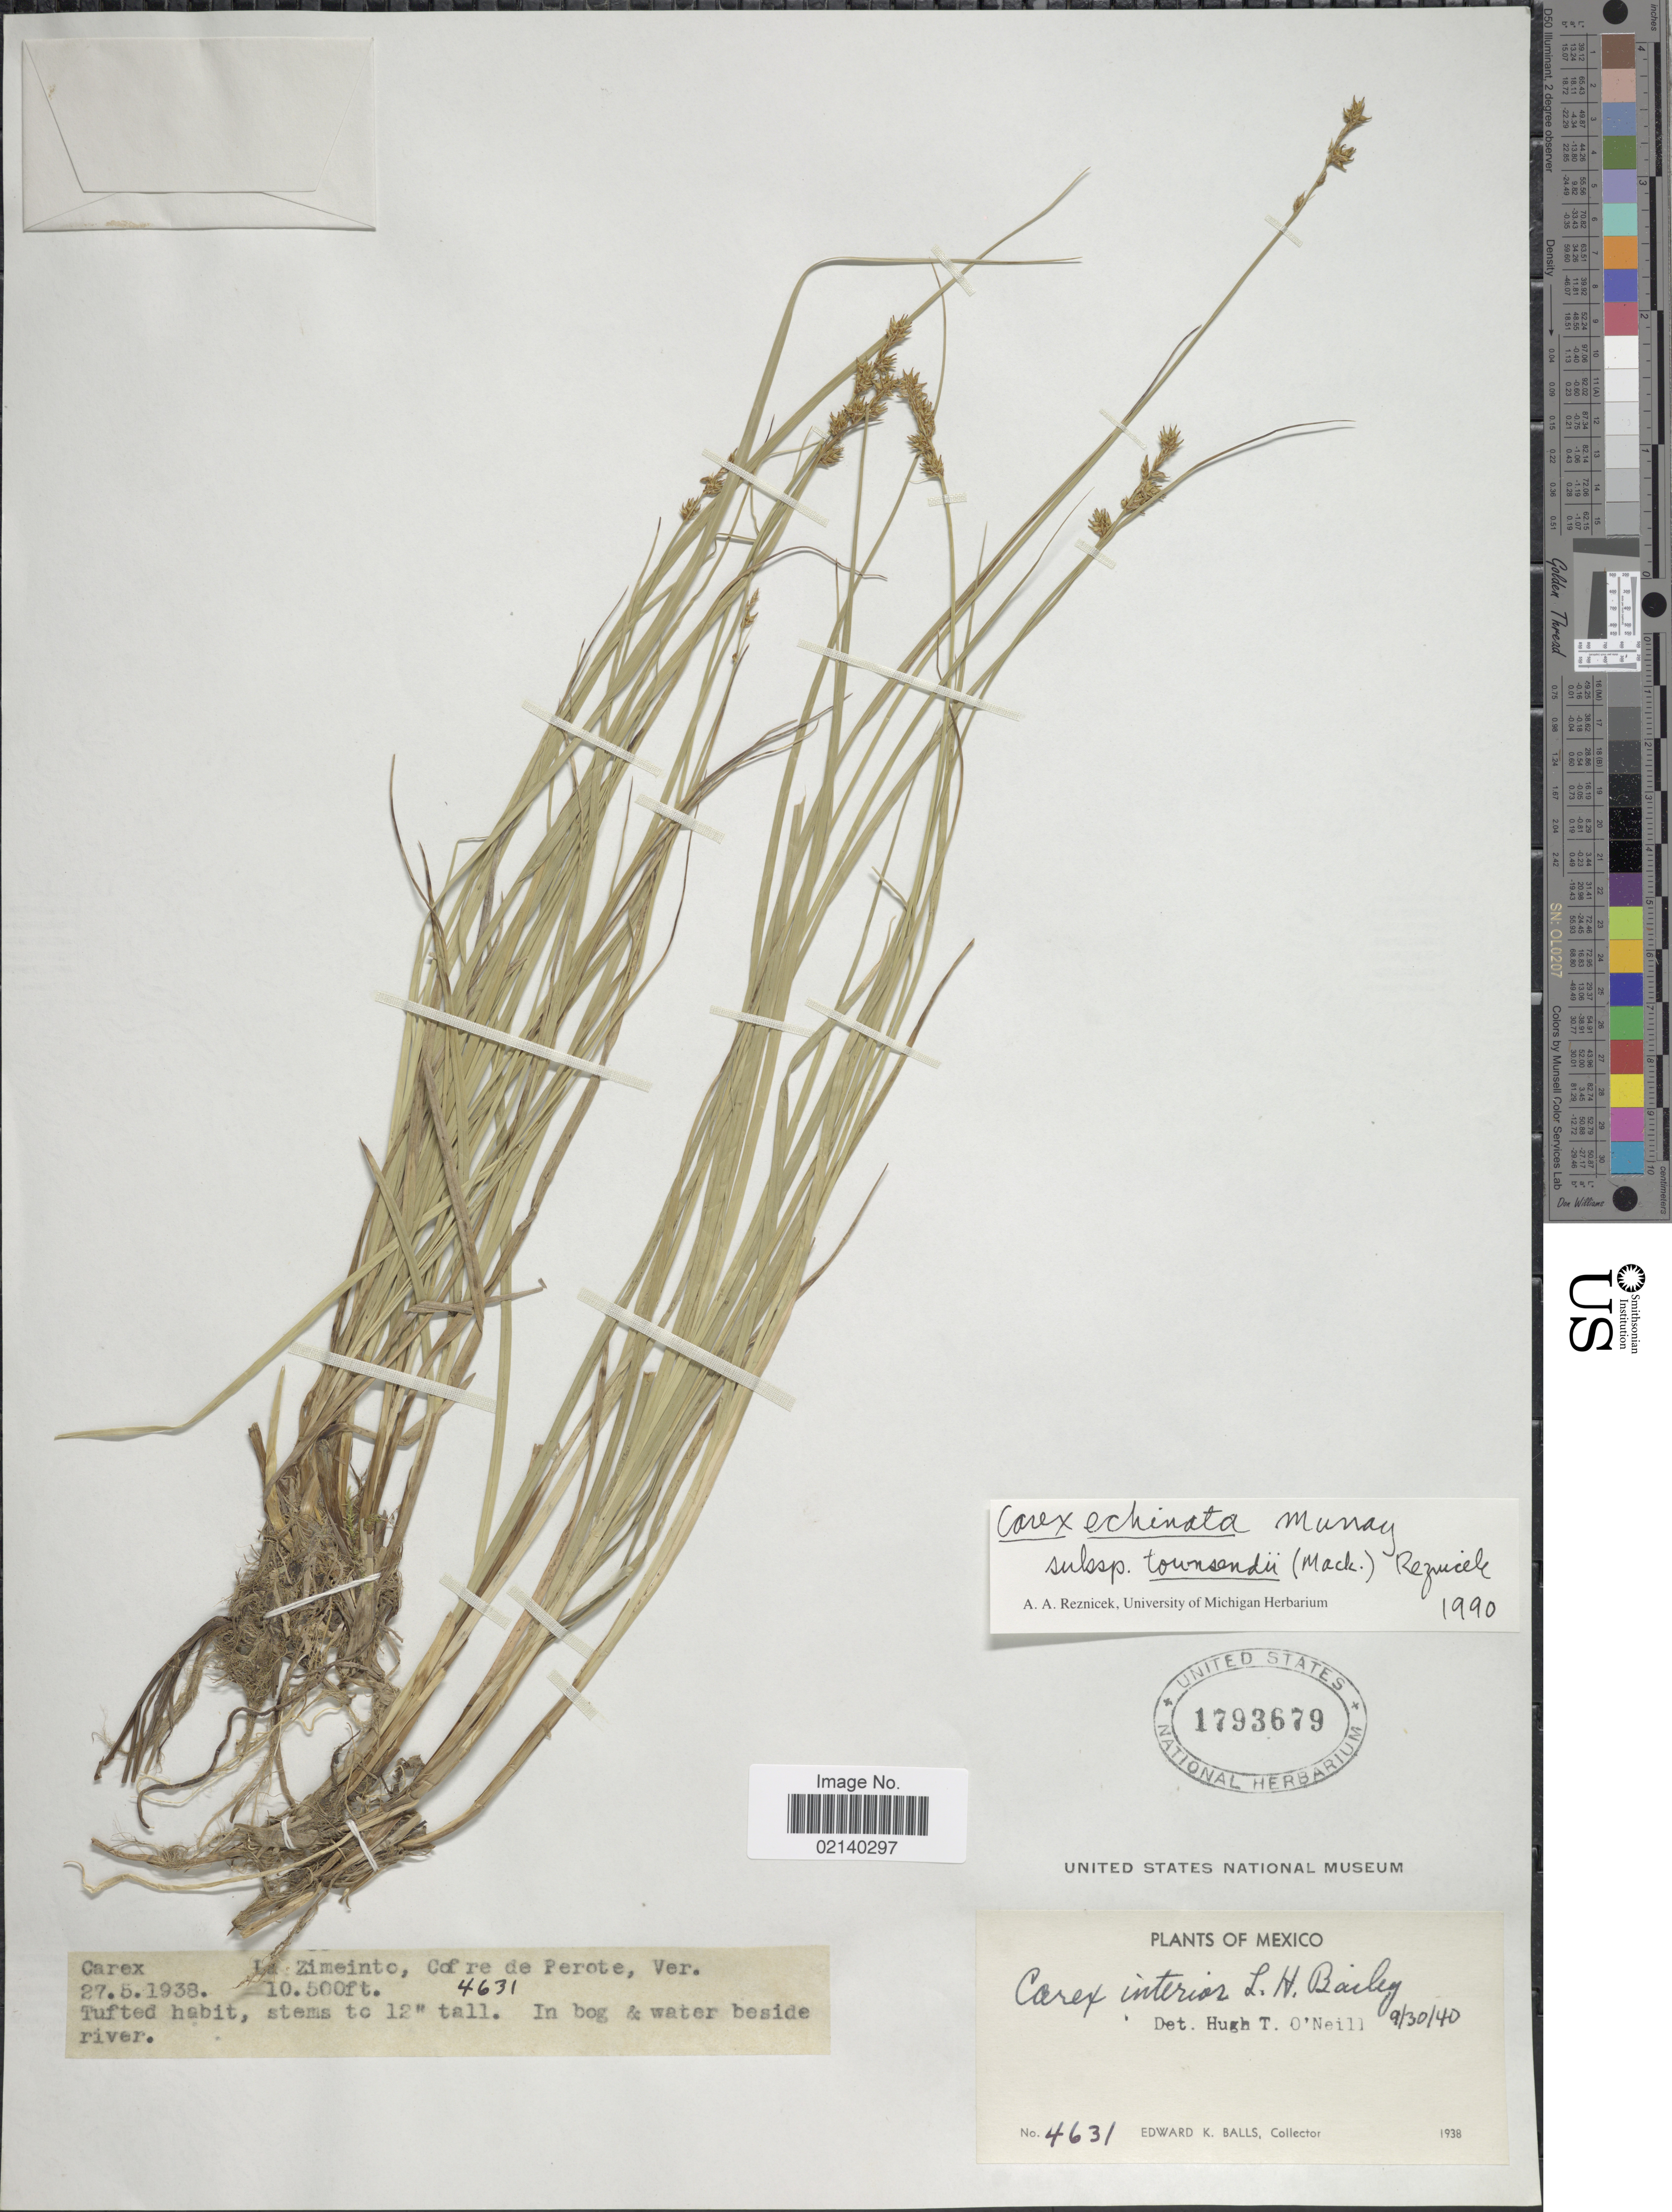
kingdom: Plantae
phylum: Tracheophyta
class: Liliopsida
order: Poales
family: Cyperaceae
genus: Carex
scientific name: Carex townsendii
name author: Mack.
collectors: E. K. Balls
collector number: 4631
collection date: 1938-05-27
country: Mexico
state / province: Veracruz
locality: La Zimeinto, Cofre de Perote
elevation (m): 3200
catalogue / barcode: US 1793679